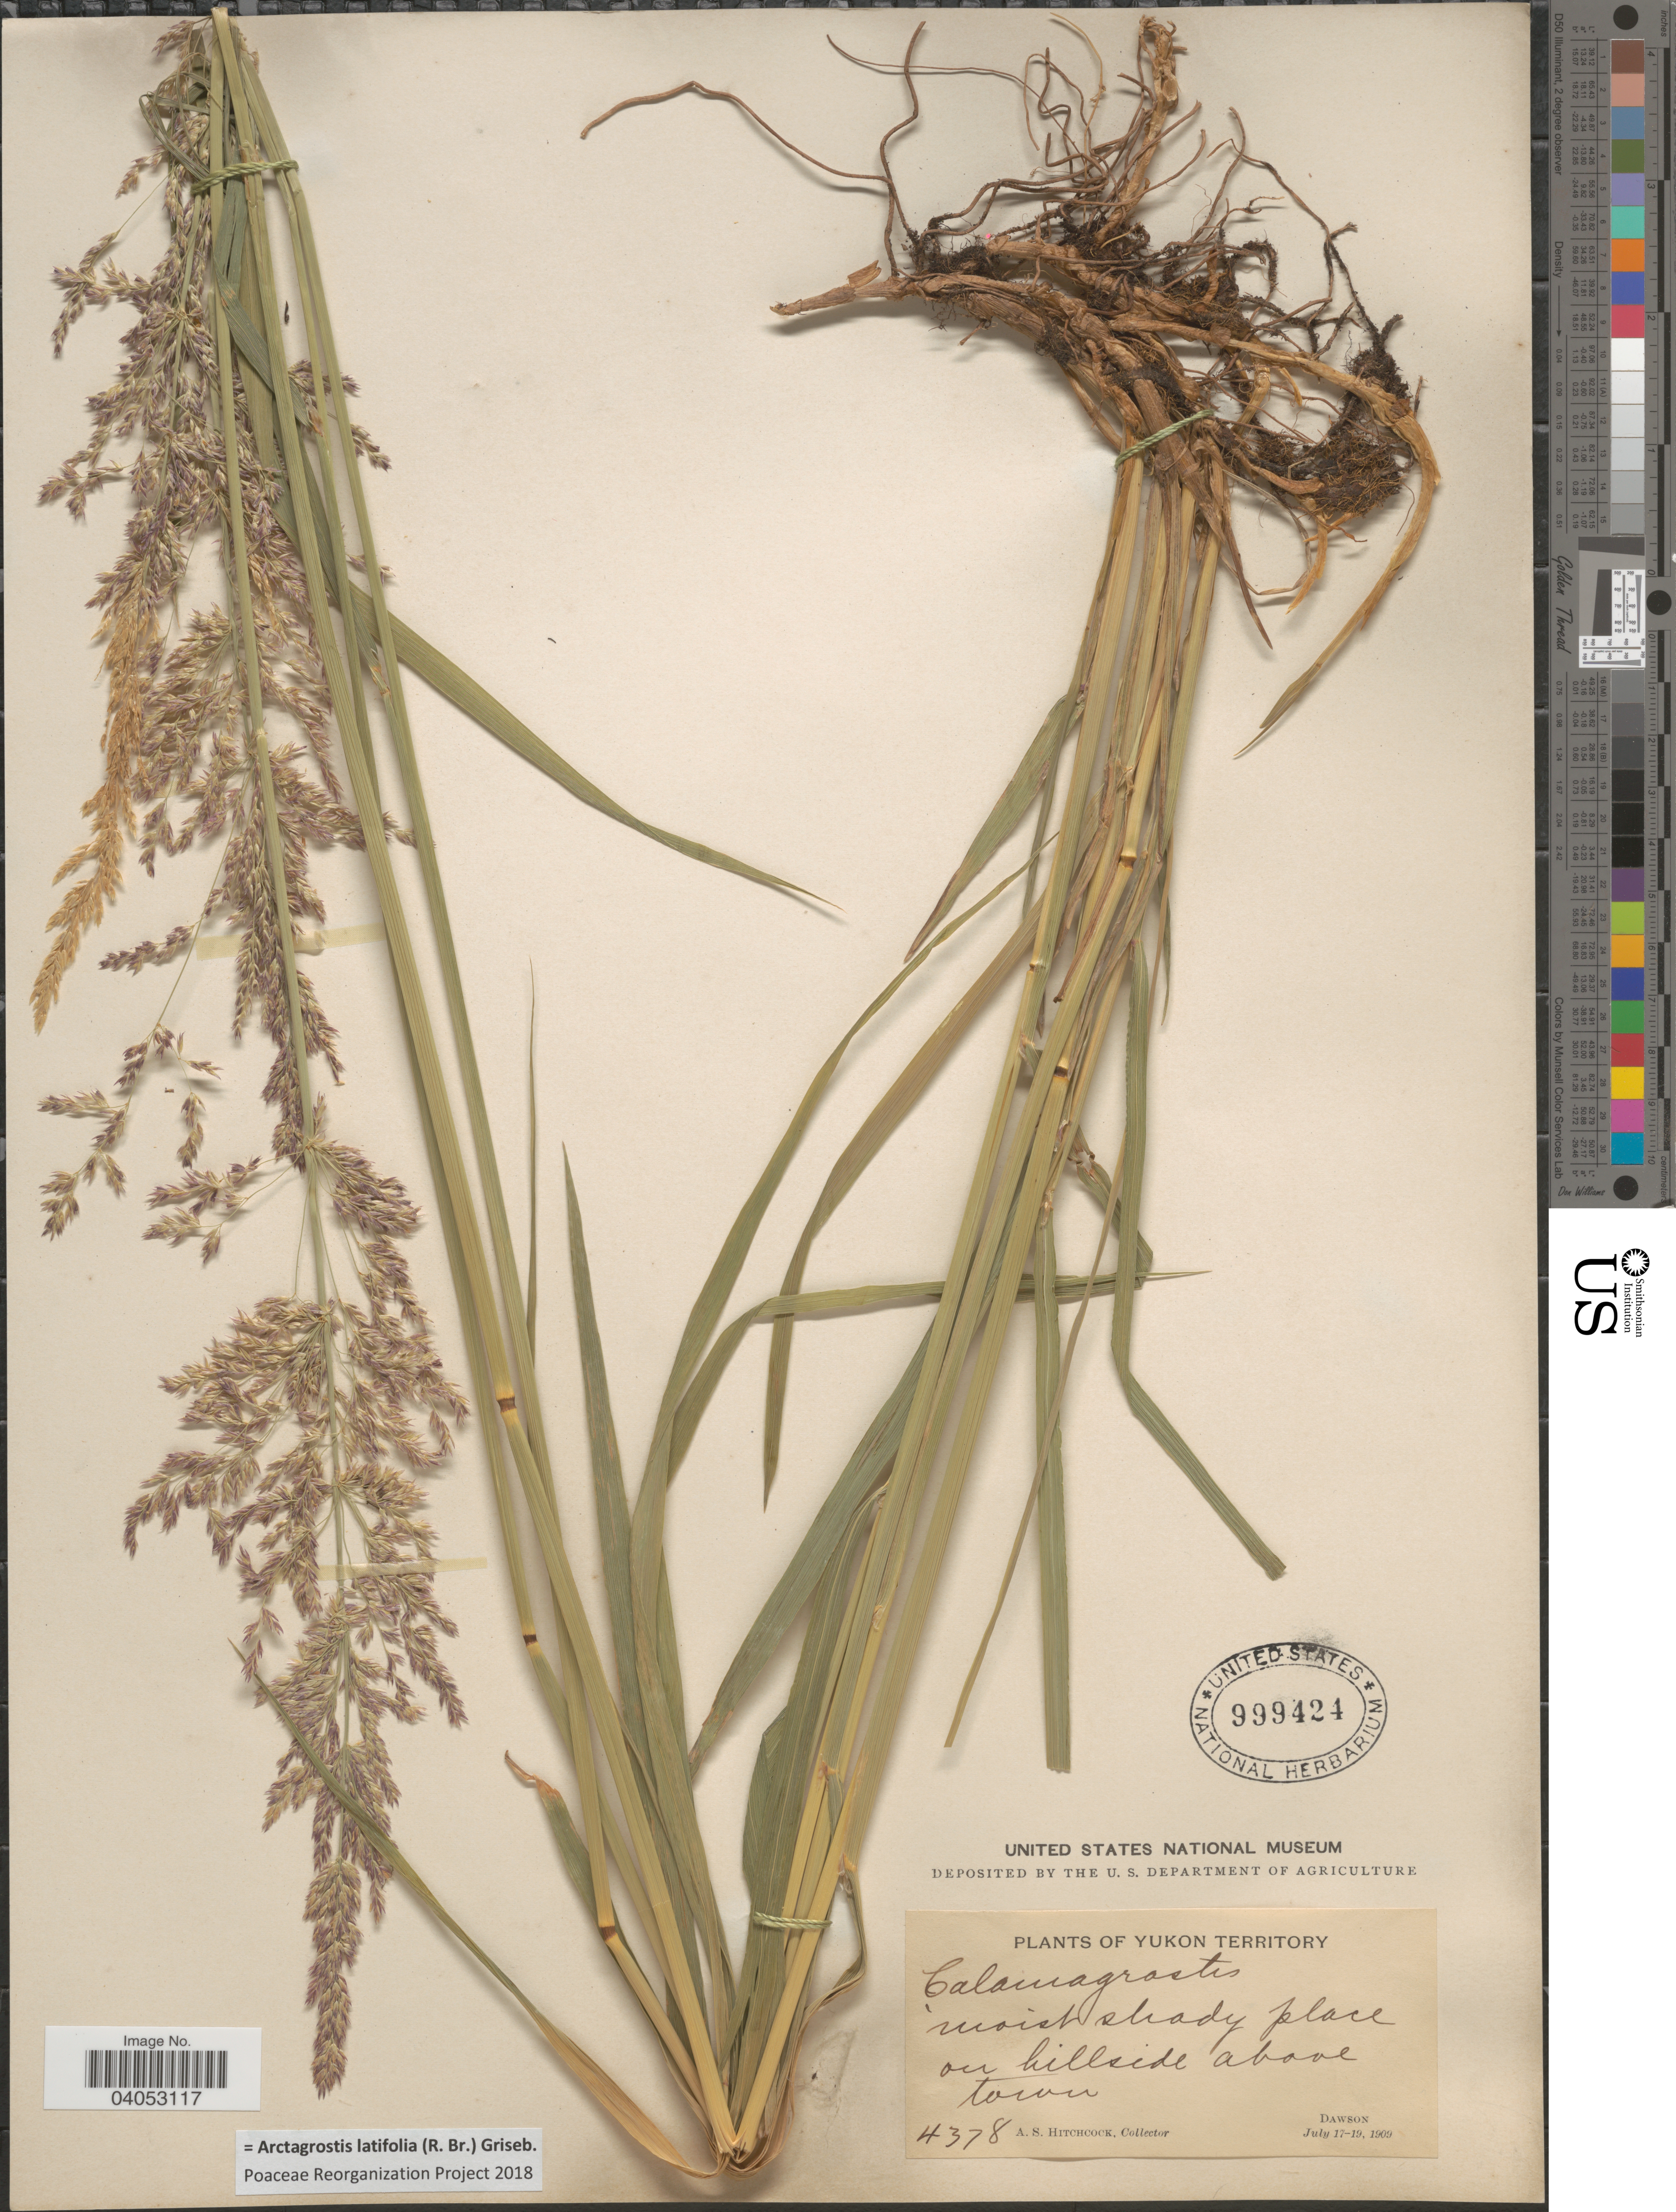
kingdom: Plantae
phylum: Tracheophyta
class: Liliopsida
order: Poales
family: Poaceae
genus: Arctagrostis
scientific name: Arctagrostis latifolia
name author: (R. Br.) Griseb.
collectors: A. S. Hitchcock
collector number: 4378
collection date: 1909-07-17/1909-07-19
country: Canada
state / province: Yukon Territory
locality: On hillside above town. Dawson.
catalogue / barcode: US 999424